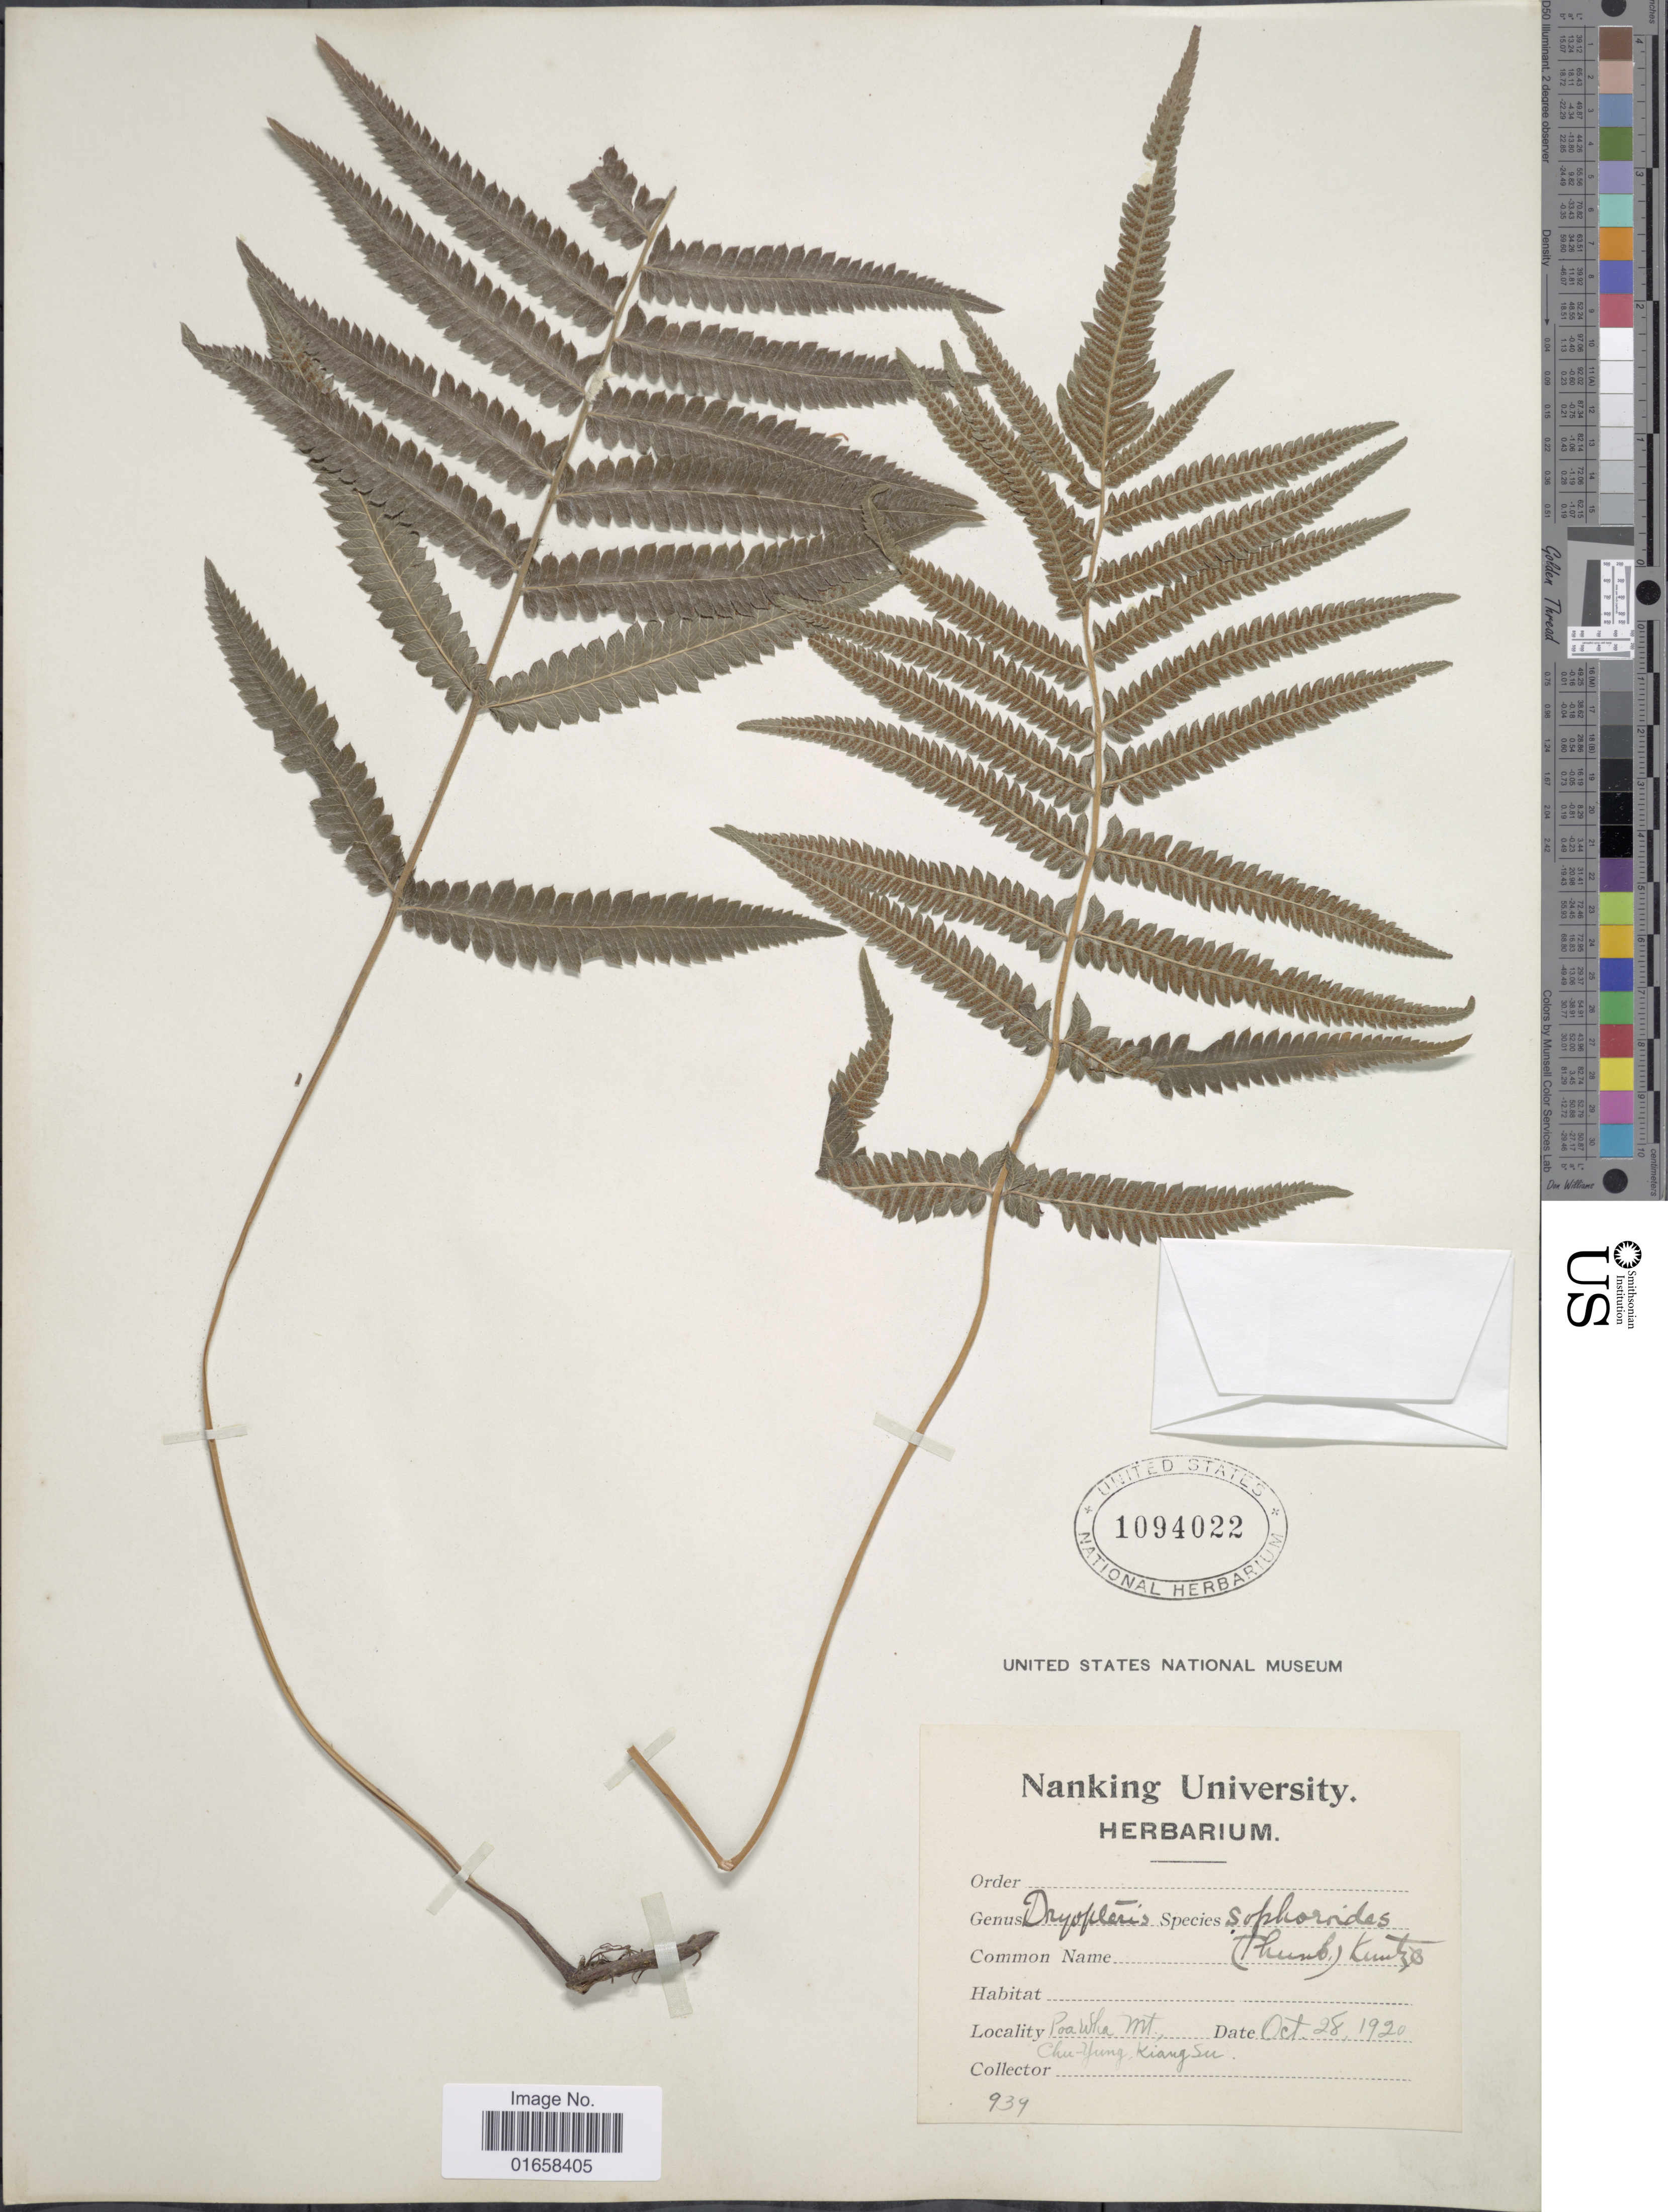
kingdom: Plantae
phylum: Tracheophyta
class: Polypodiopsida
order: Polypodiales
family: Thelypteridaceae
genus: Christella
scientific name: Christella acuminata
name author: (Houtt.) H. Lév.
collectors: ex herb. University of Nanking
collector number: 934*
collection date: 1920-10-28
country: China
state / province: Jiangsu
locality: Poa Wha Mt. Chu-Yung, Kiangsu. [interpreted]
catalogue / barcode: US 1094022